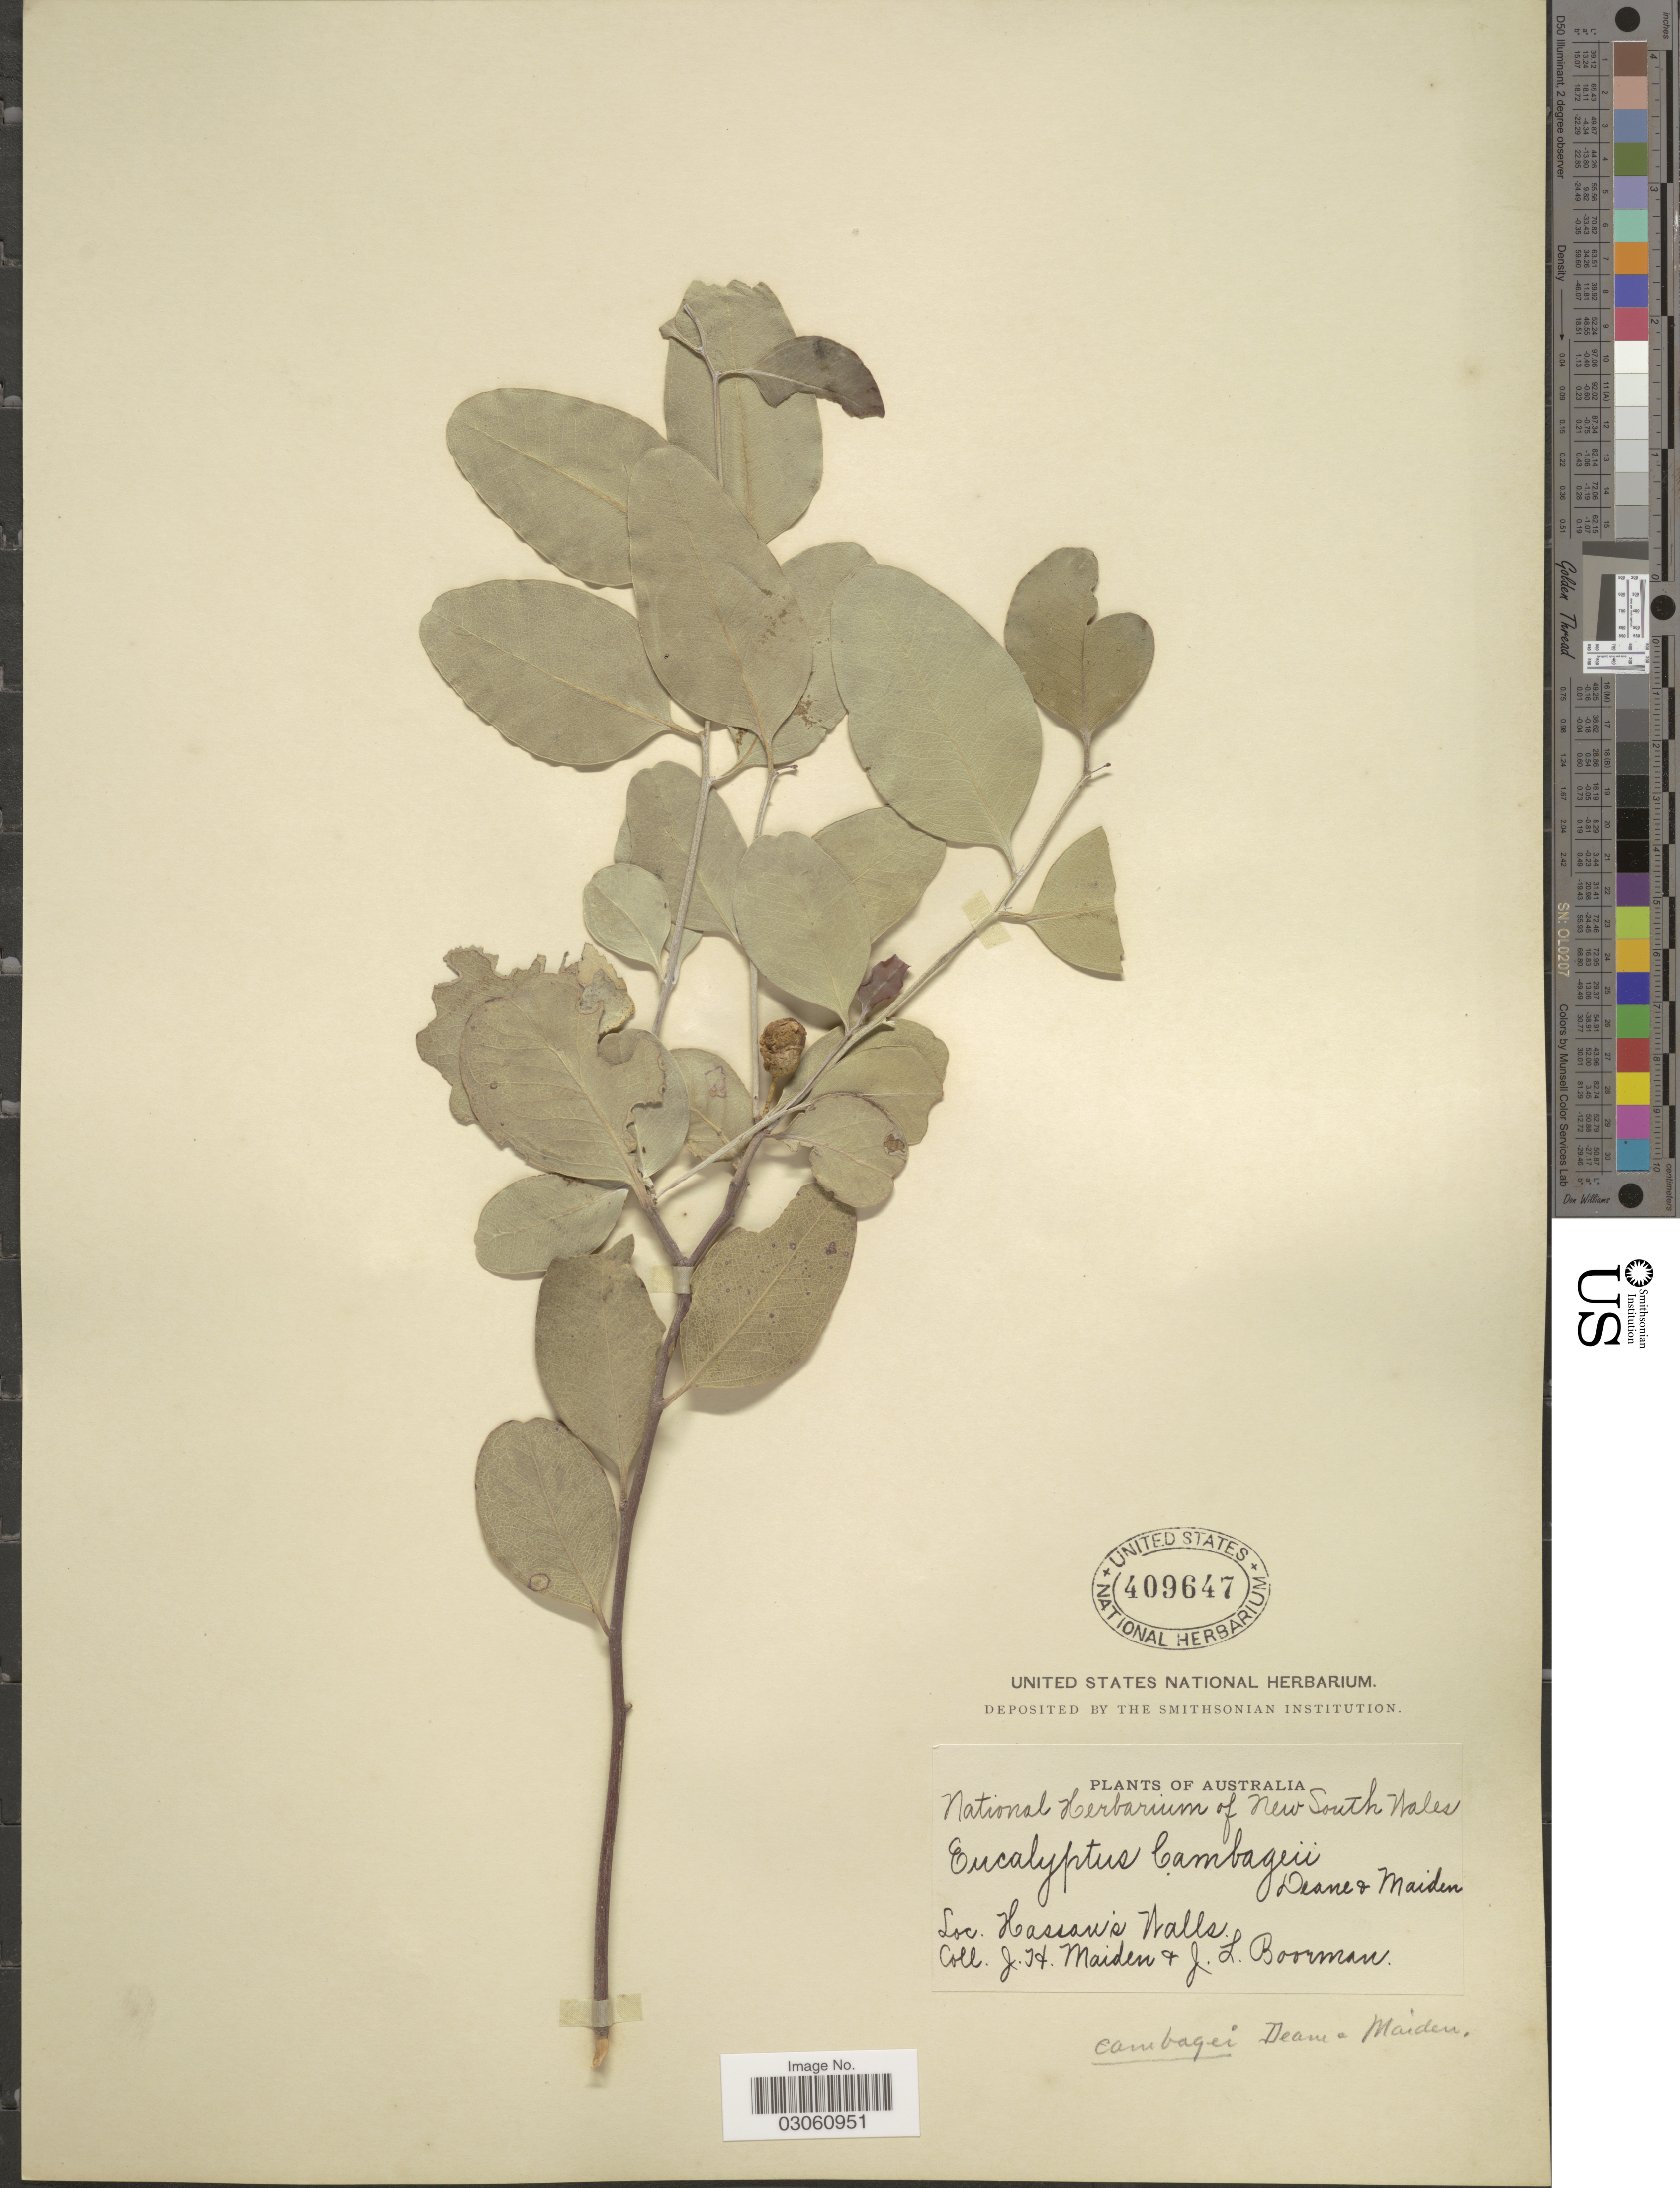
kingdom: Plantae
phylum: Tracheophyta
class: Magnoliopsida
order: Myrtales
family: Myrtaceae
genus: Eucalyptus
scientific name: Eucalyptus cambagei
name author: H. Deane & Maiden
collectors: J. Maiden & J. Boorman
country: Australia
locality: Hassan's Walls.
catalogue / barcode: US 409647